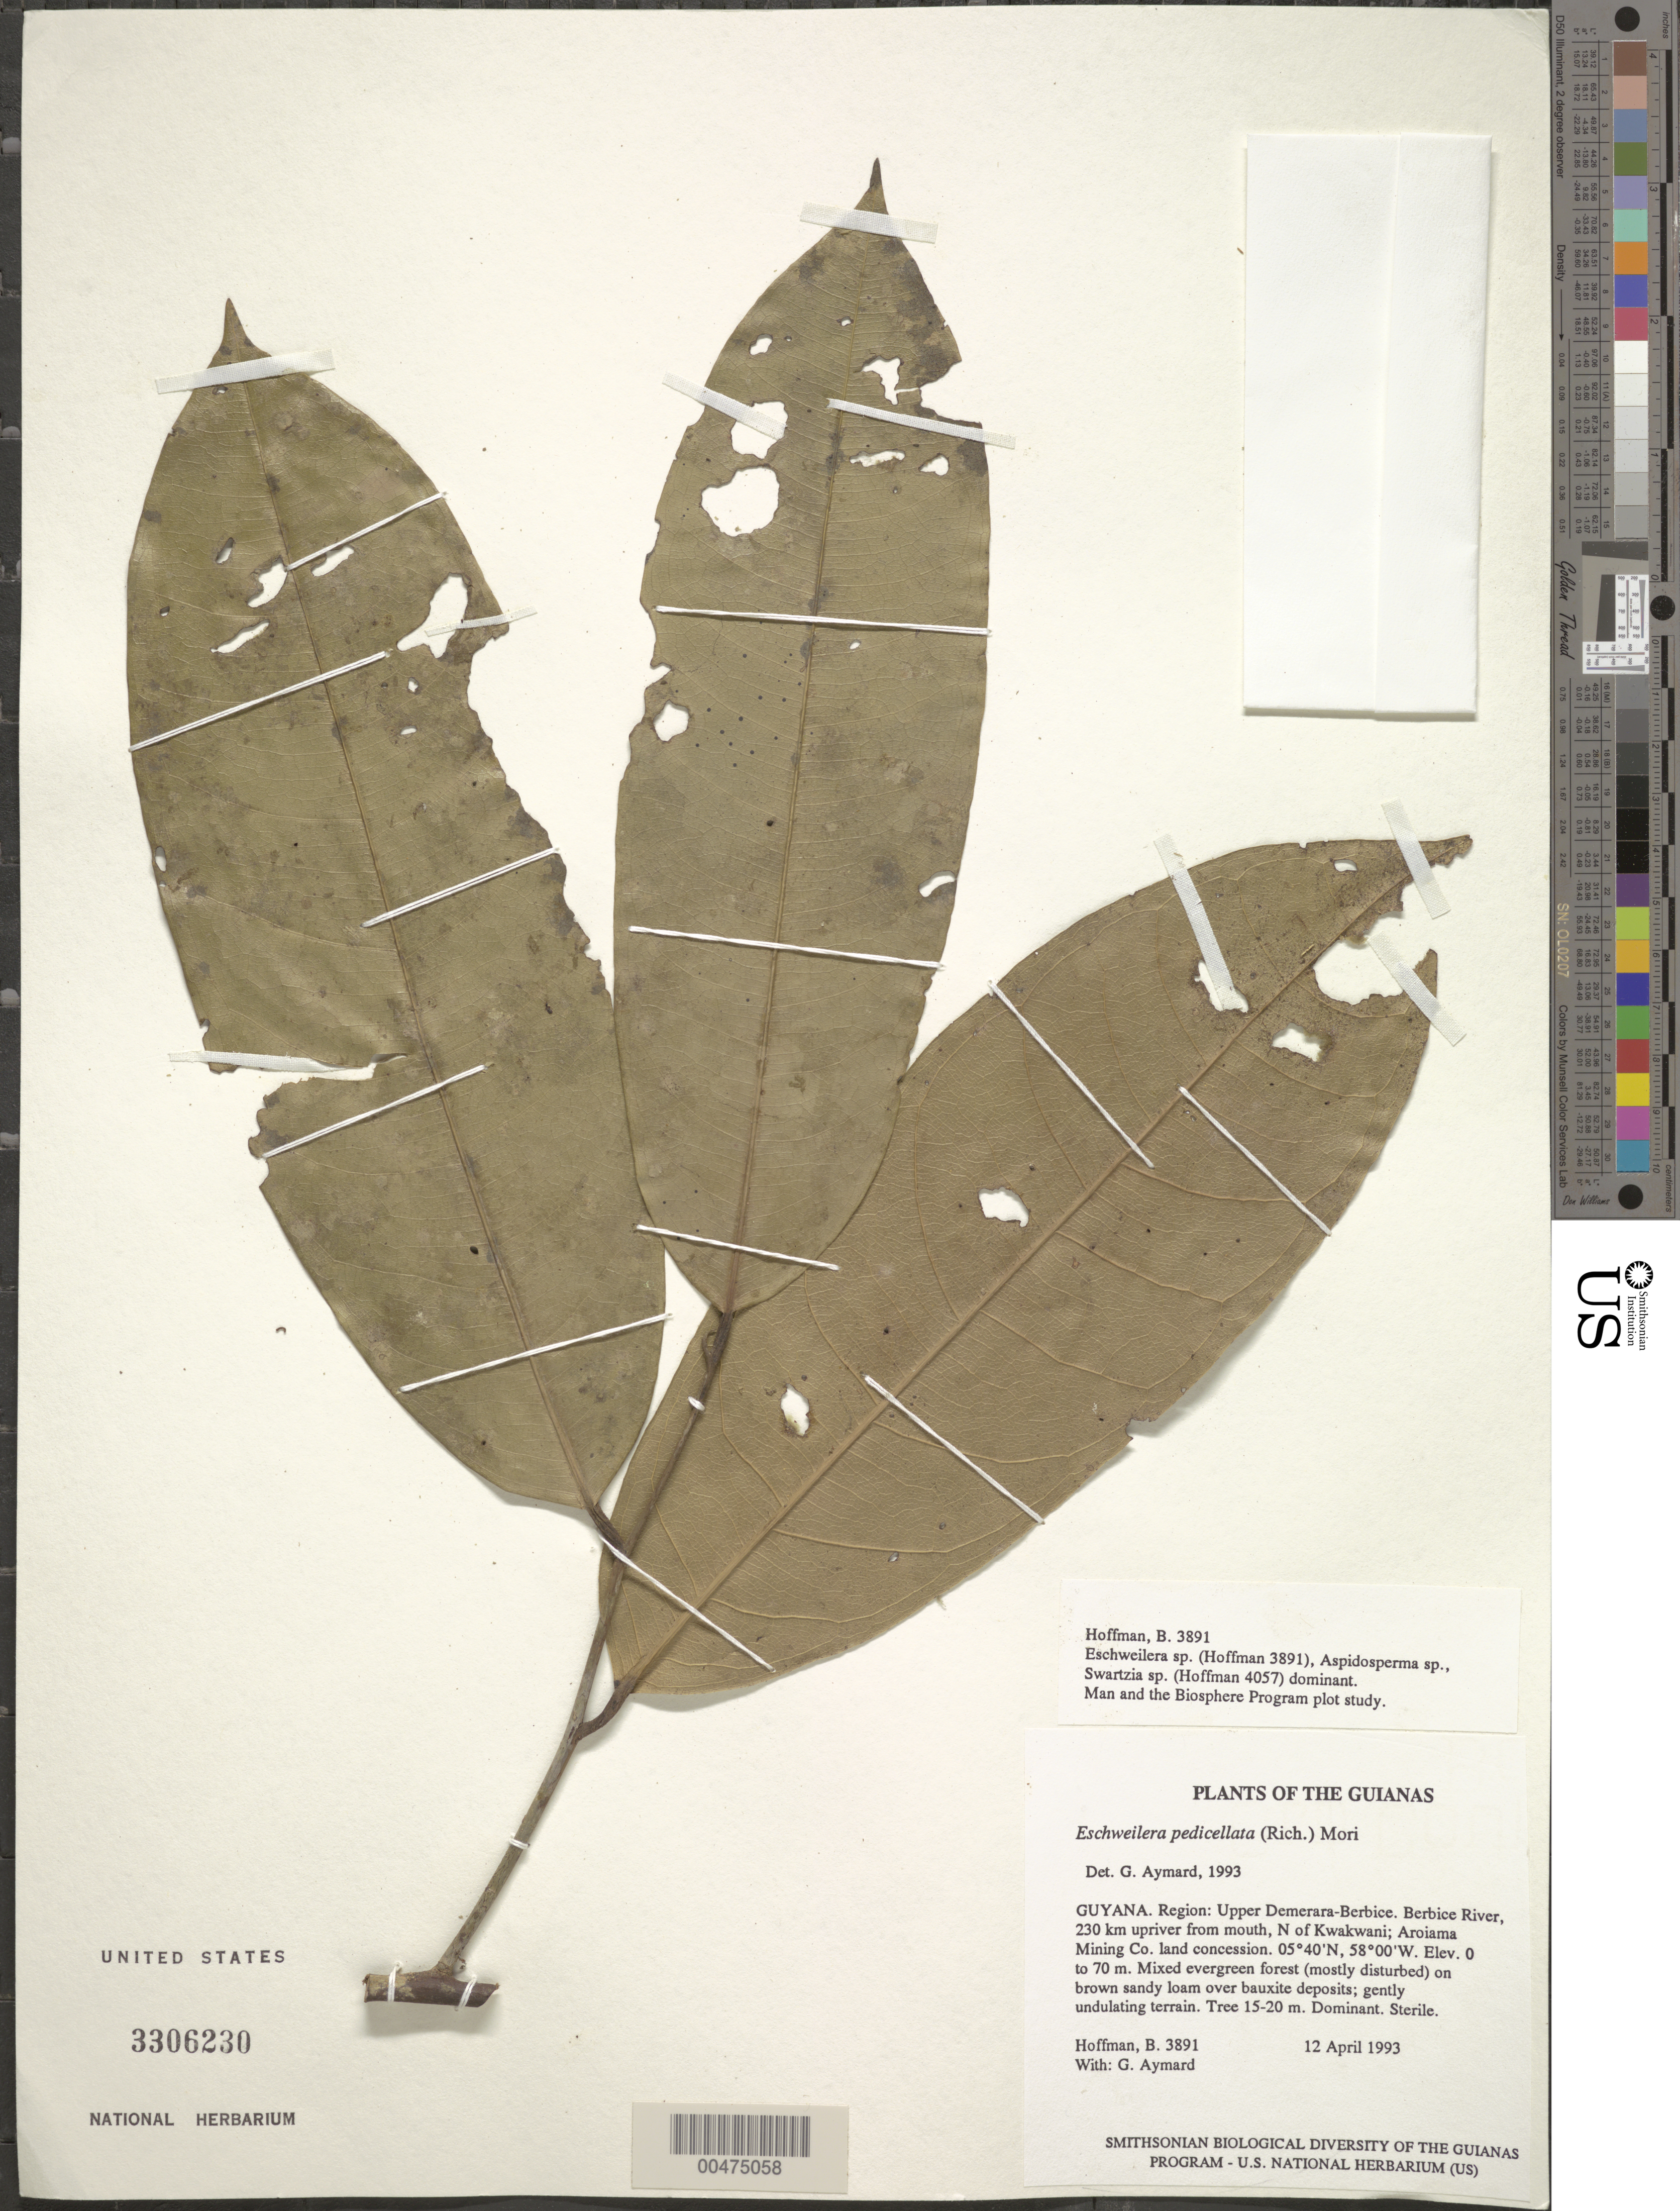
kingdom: Plantae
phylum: Tracheophyta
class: Magnoliopsida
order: Ericales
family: Lecythidaceae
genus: Eschweilera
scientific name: Eschweilera pedicellata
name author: (Rich.) S.A. Mori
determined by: Aymard C., G. A., (PORT), Univ. Nac. Exp. de los Llanos Ezequiel Zamora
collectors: B. Hoffman & G. A. Aymard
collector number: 3891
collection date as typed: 12 April 1993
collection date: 1993-04-12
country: Guyana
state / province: U. Demerara-Berbice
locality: Berbice River, 230 km upriver from mouth, N of Kwakwani; Aroiama Mining Co. land concession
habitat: Mixed evergreen forest (mostly disturbed) on brown sandy loam over bauxite deposits; gently undulating terrain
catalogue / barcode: US 3306230